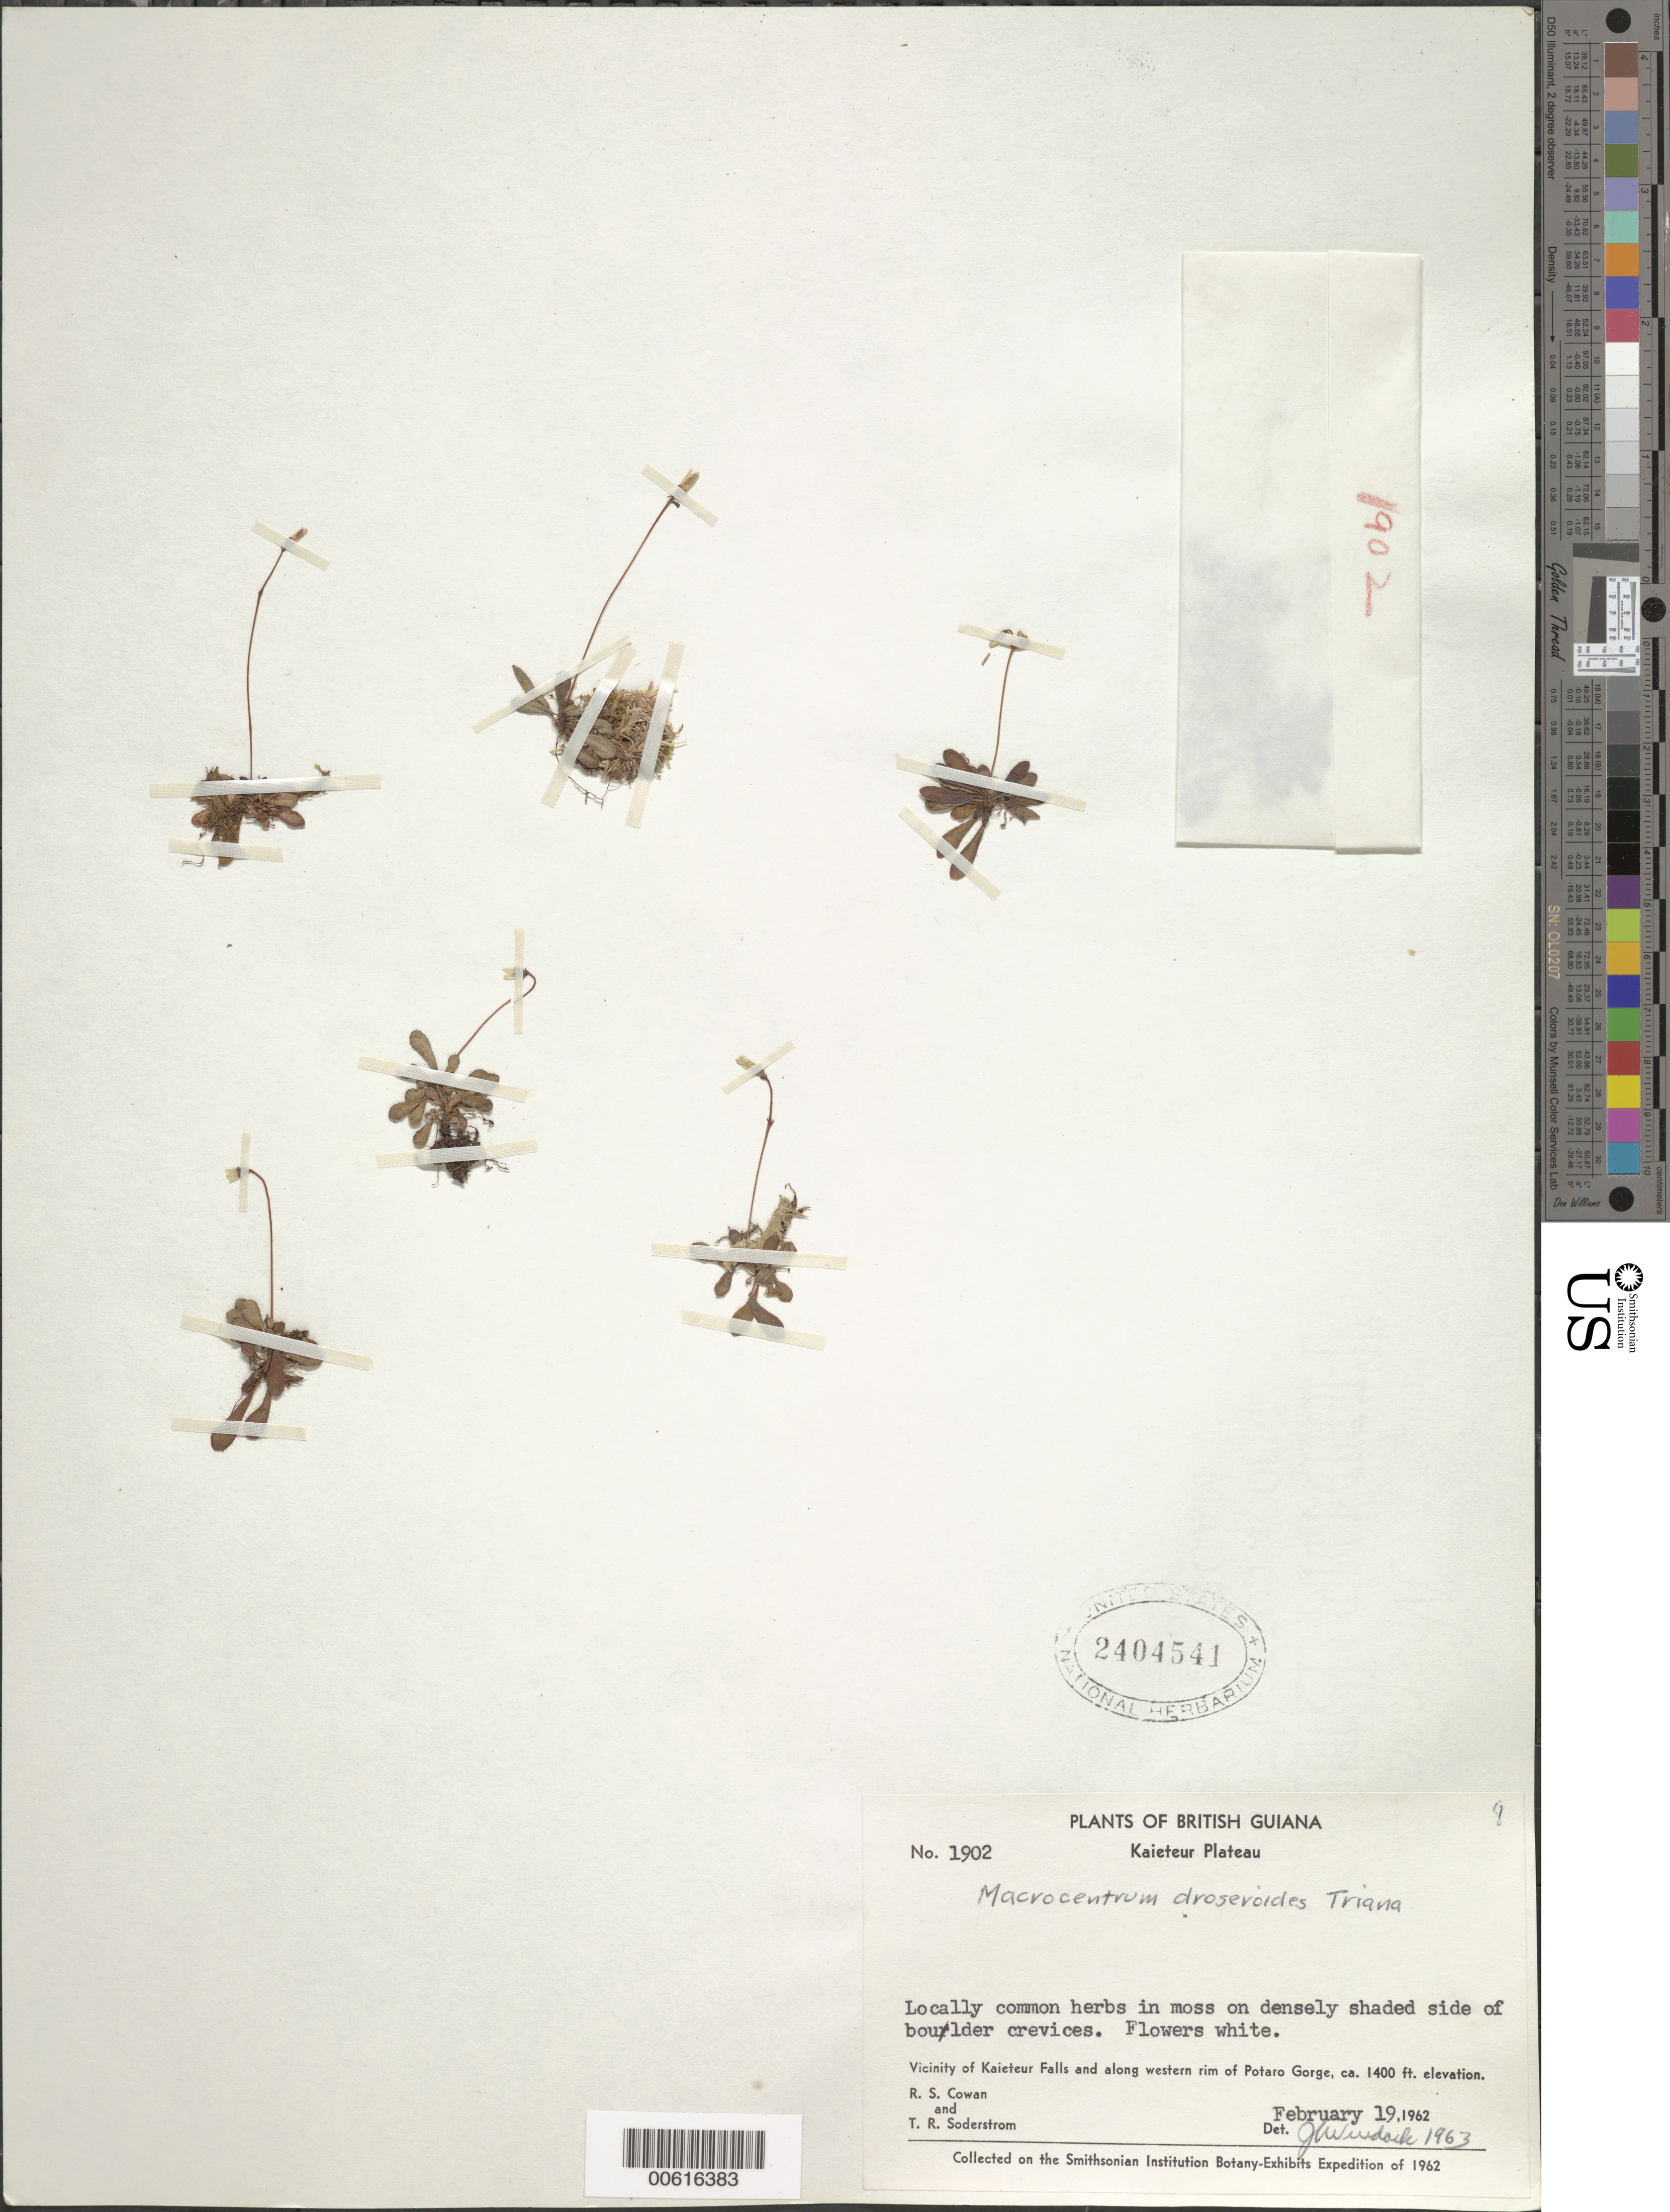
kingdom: Plantae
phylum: Tracheophyta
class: Magnoliopsida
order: Myrtales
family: Melastomataceae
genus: Macrocentrum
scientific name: Macrocentrum droseroides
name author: Triana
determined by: Wurdack, John J., (US), US (UNITED STATES)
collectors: R. S. Cowan & T. R. Soderstrom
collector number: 1902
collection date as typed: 19-Feb-62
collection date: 1962-02-19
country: Guyana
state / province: Potaro-Siparuni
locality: Kaieteur Plateau, vicinity of Kaieteur Falls and western rim of Potaro Gorge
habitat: Densely shaded side of boulder crevices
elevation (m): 427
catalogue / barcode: US 2404541